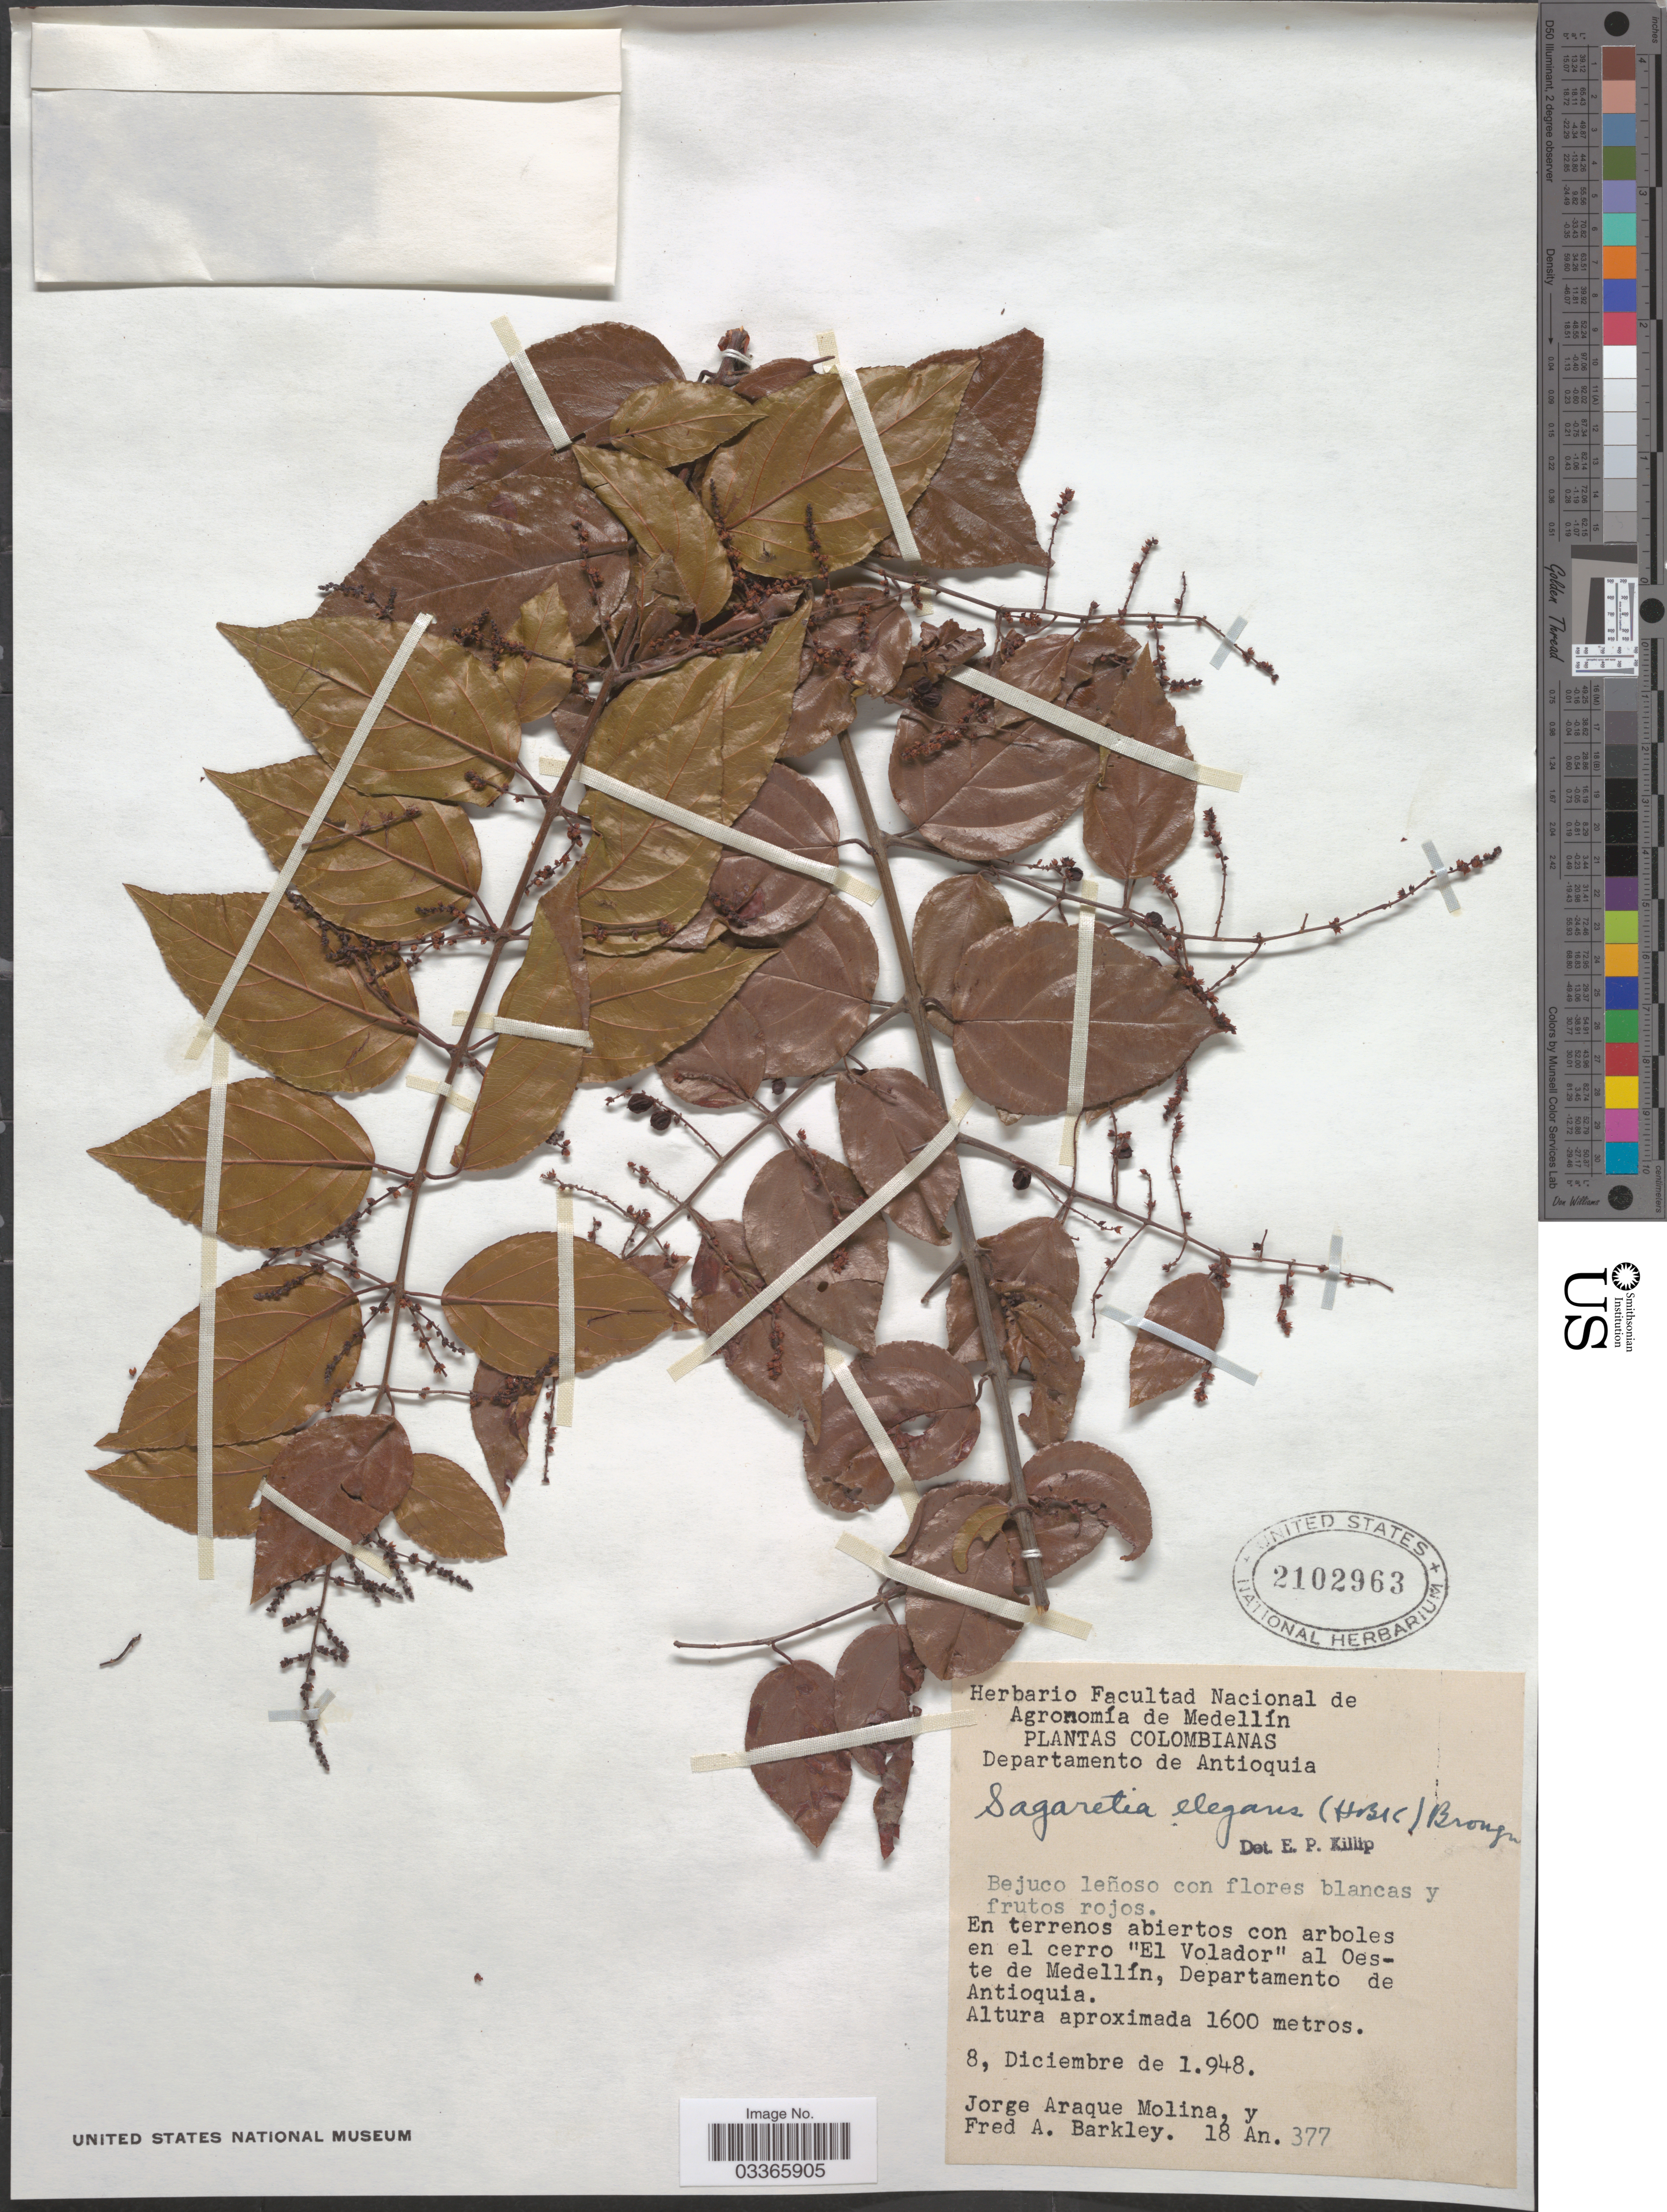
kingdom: Plantae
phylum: Tracheophyta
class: Magnoliopsida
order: Rosales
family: Rhamnaceae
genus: Sageretia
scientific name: Sageretia elegans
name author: (Kunth) Brongn.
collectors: J. Araque Molina & F. A. Barkley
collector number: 18An. 377 ?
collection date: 1948-12-08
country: Colombia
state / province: Antioquia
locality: Departamento de Antioquia. En terrenos abiertos con arboles en el cerro "El Volador" al Oeste de Medellín.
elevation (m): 1600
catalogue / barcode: US 2102963